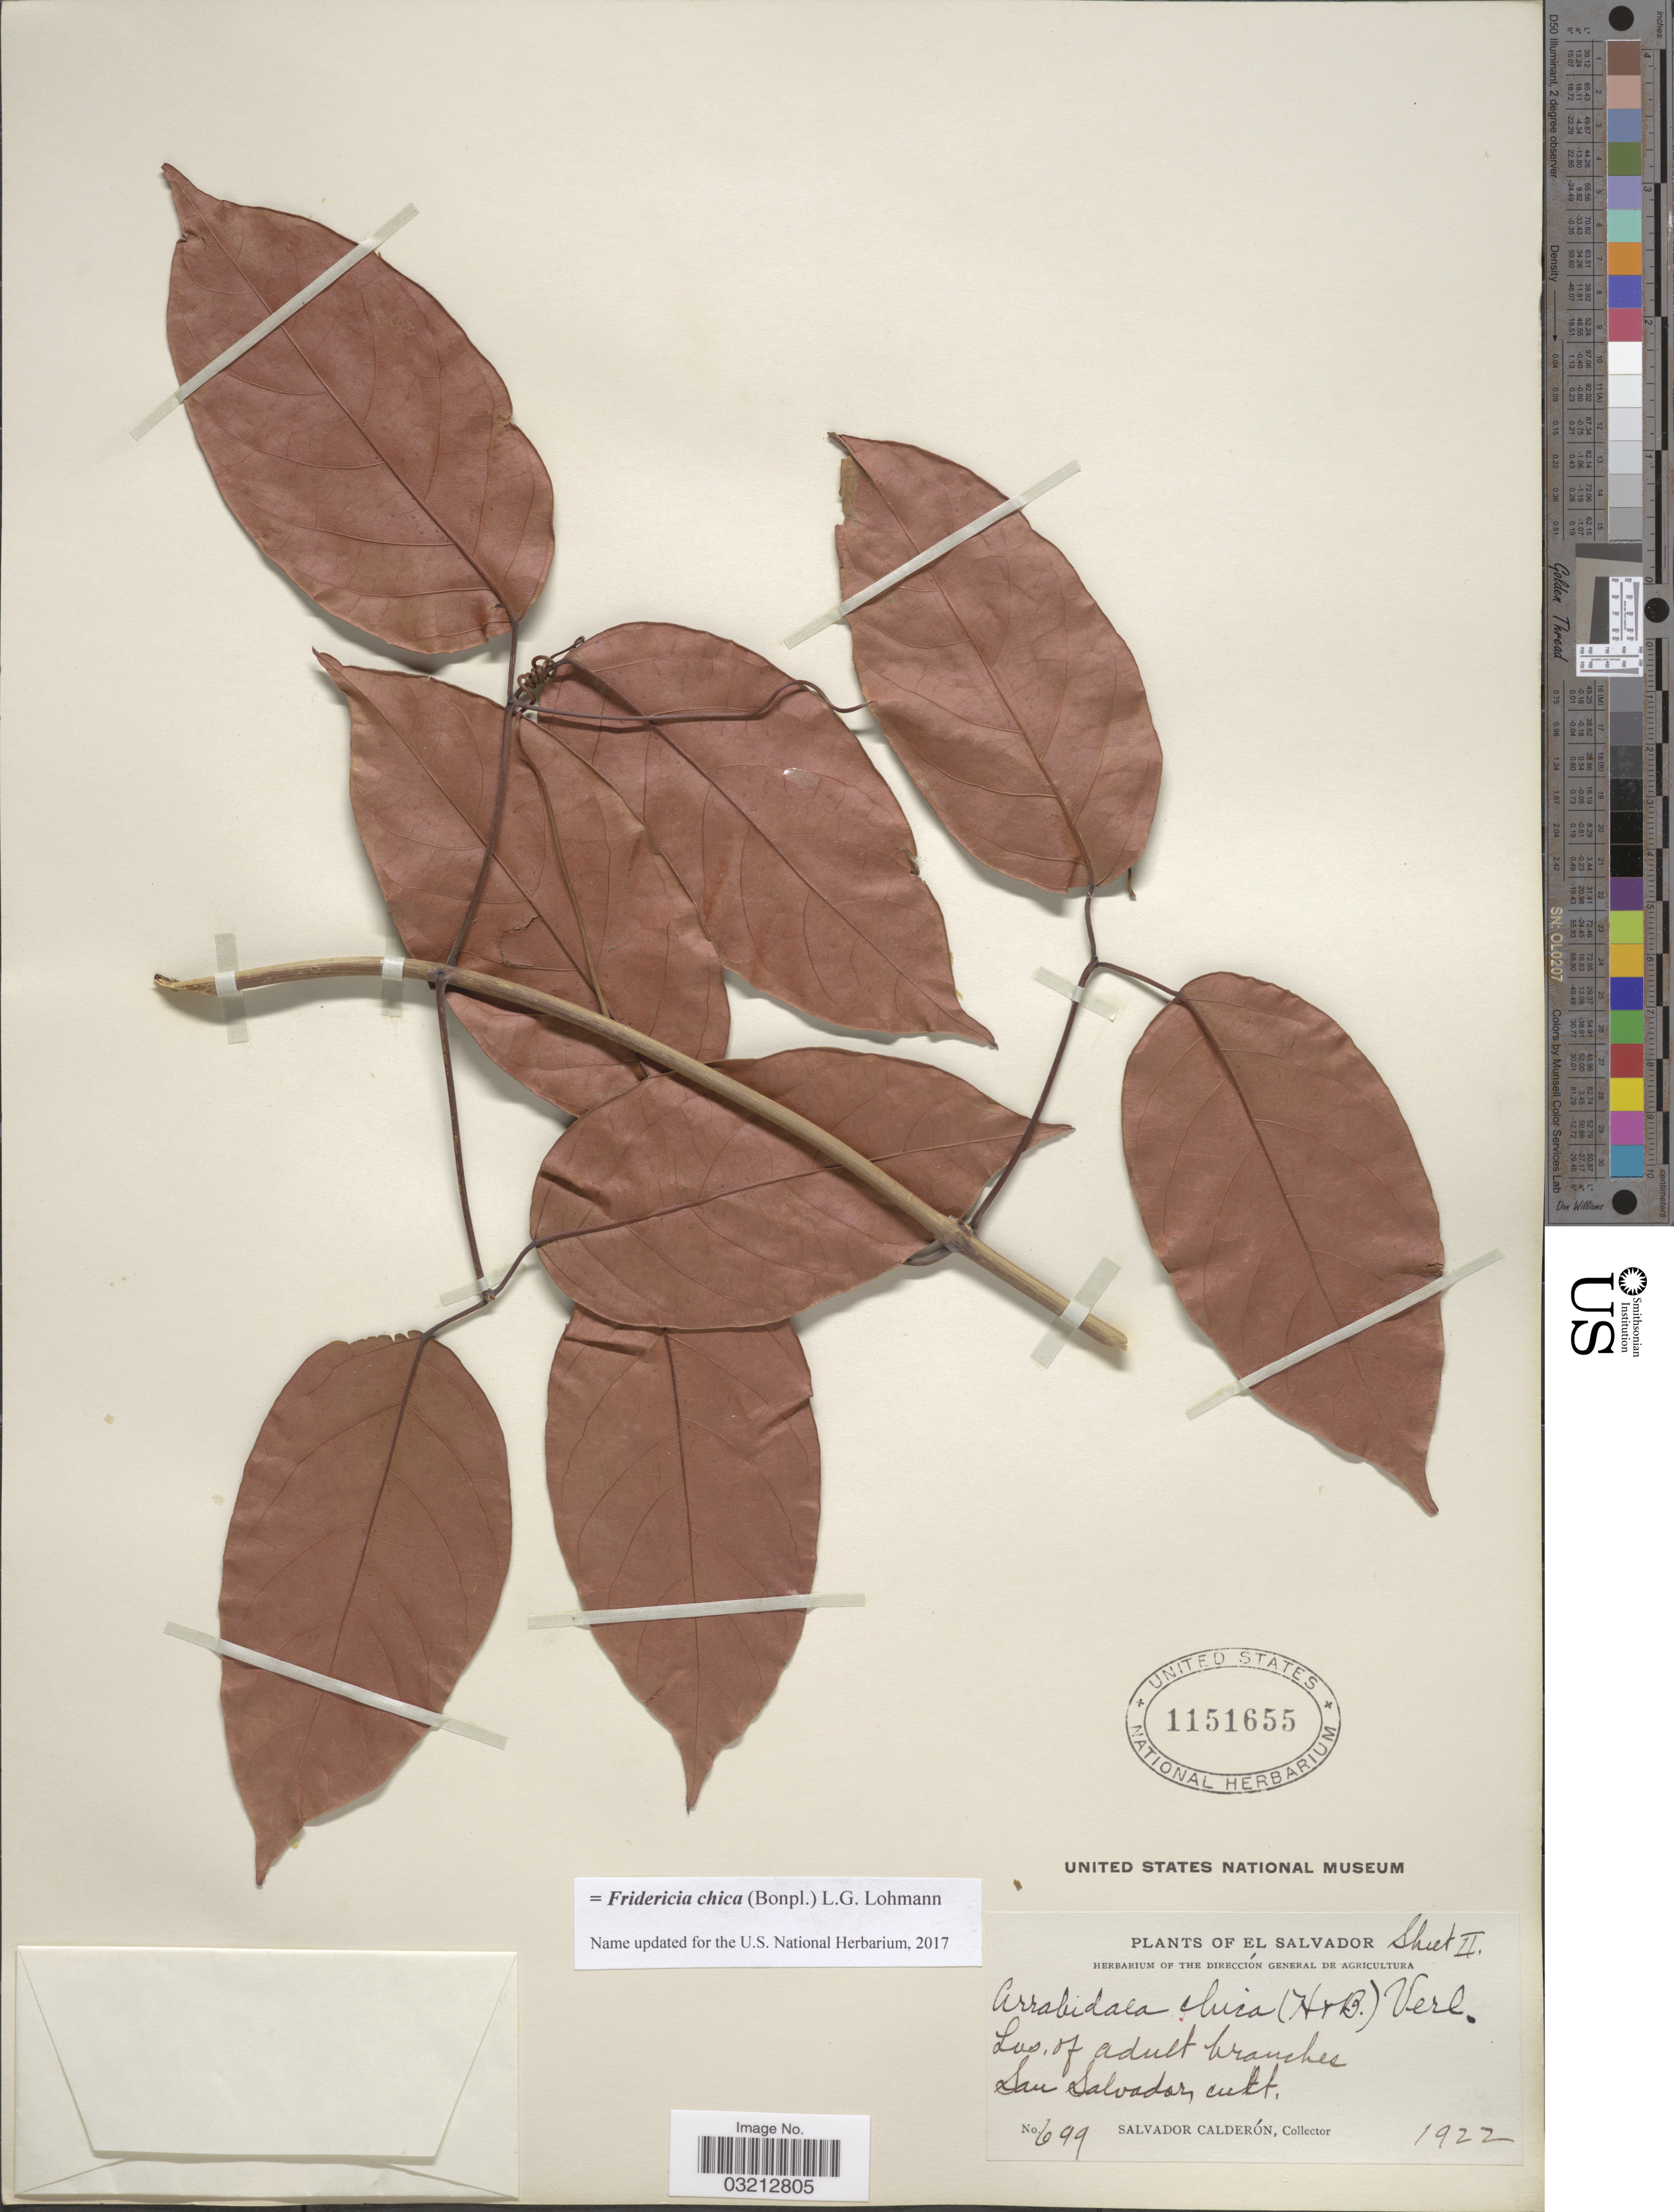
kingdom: Plantae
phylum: Tracheophyta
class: Magnoliopsida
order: Lamiales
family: Bignoniaceae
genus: Fridericia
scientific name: Fridericia chica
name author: (Bonpl.) L.G. Lohmann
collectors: S. Calderón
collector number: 699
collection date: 1922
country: El Salvador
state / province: San Salvador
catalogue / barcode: US 1151655